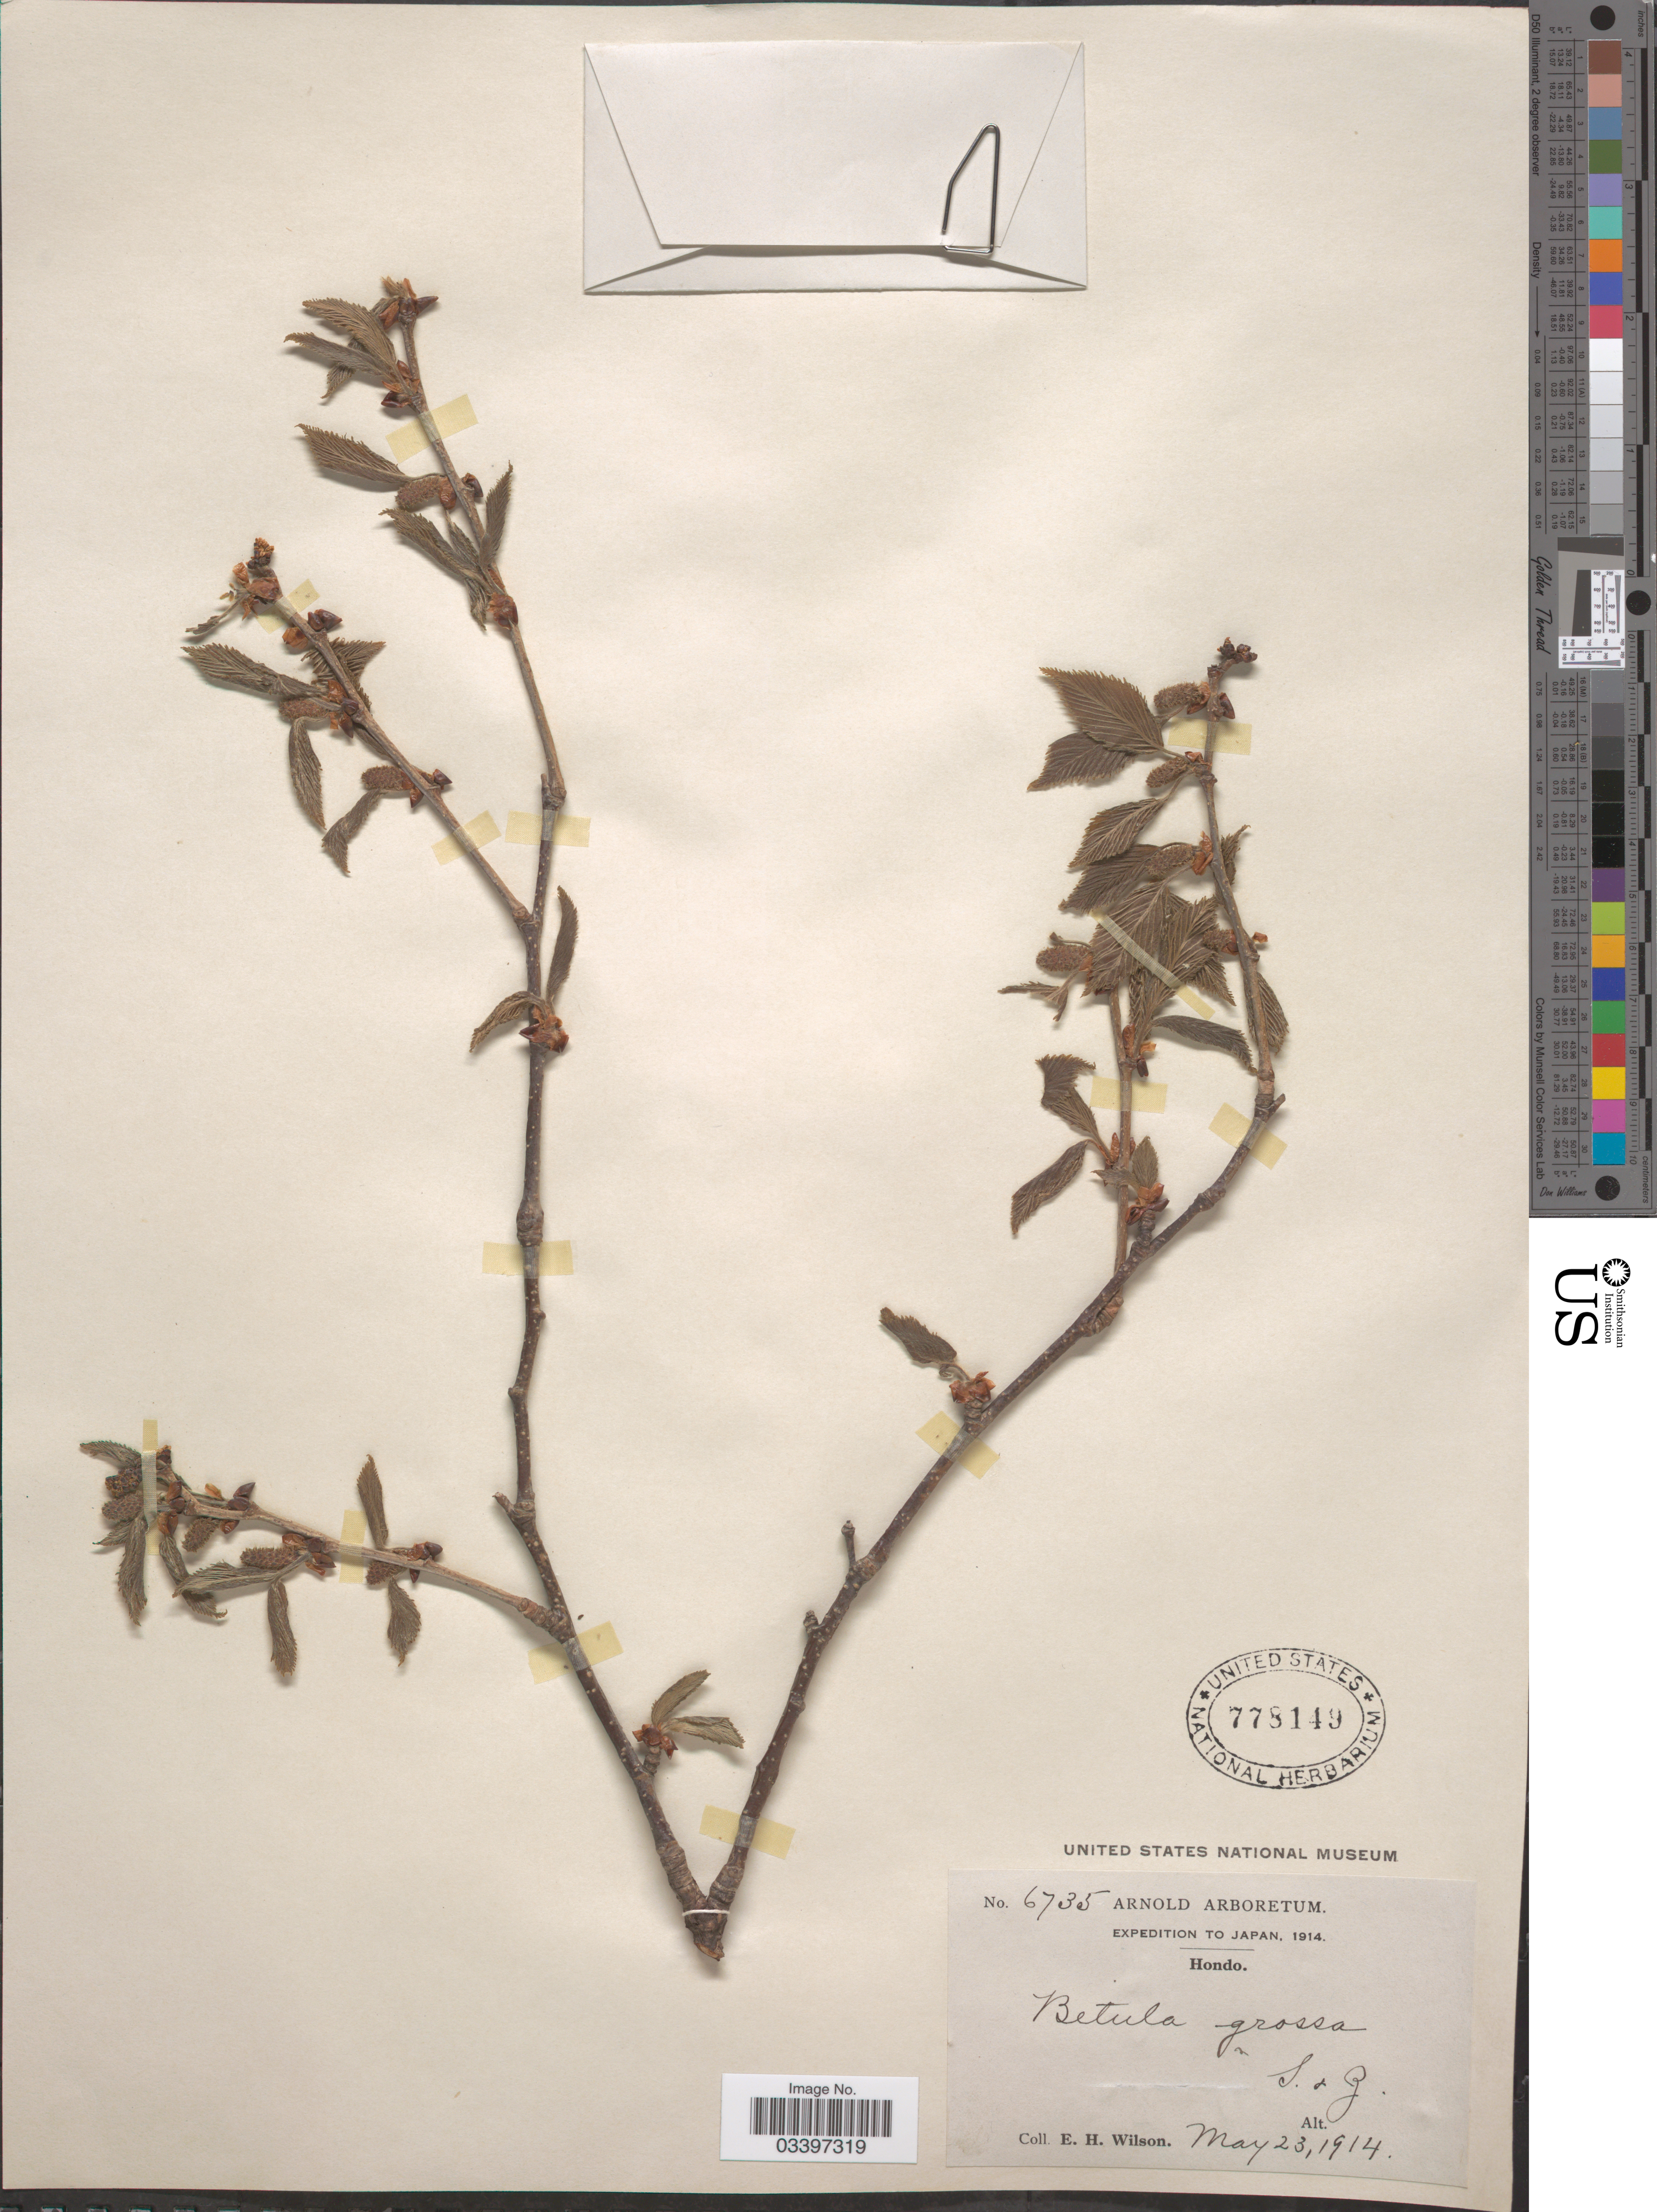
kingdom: Plantae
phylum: Tracheophyta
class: Magnoliopsida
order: Fagales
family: Betulaceae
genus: Betula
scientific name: Betula grossa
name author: Siebold & Zucc.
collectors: E. Wilson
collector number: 6735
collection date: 1914-05-23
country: Japan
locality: Hondo.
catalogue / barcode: US 778149